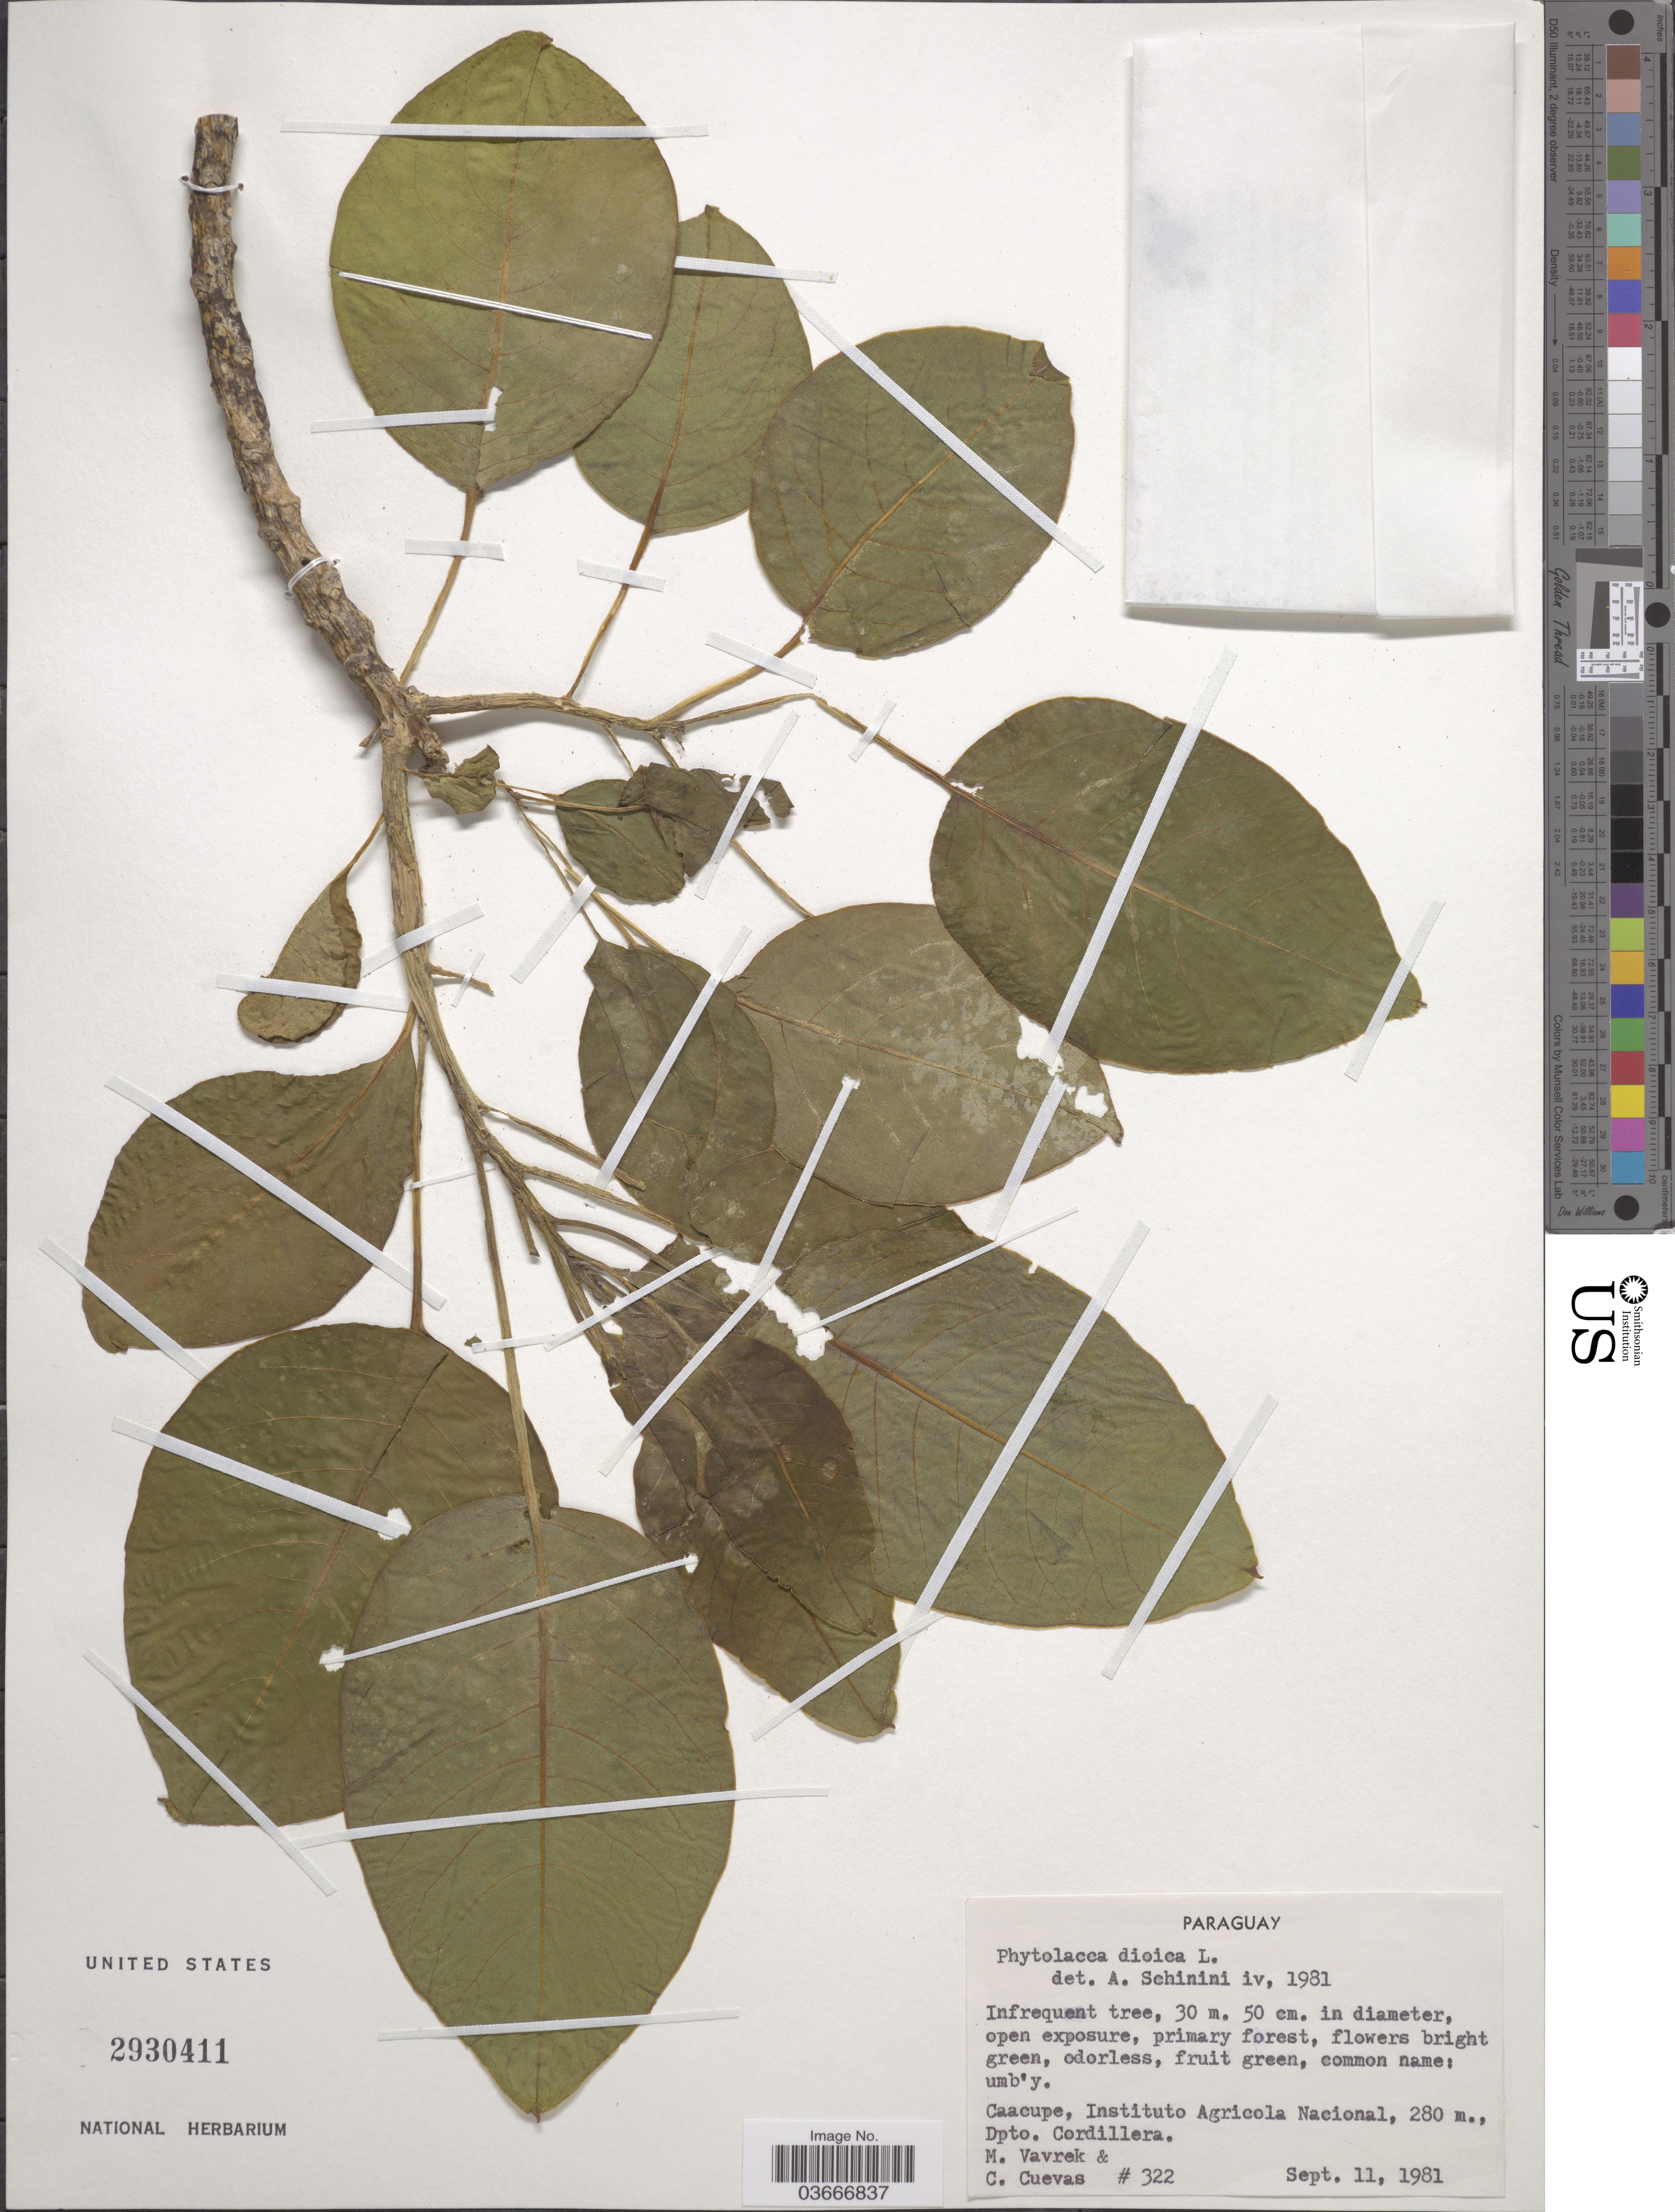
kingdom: Plantae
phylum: Tracheophyta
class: Magnoliopsida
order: Caryophyllales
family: Phytolaccaceae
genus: Phytolacca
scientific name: Phytolacca dioica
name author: L.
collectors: M. Vavrek & C. Cuevas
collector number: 322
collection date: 1981-09-11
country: Paraguay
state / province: Cordillera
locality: Caacupe, Instituto Agricola Nacional, Dpto. Cordillera.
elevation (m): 280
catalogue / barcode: US 2930411